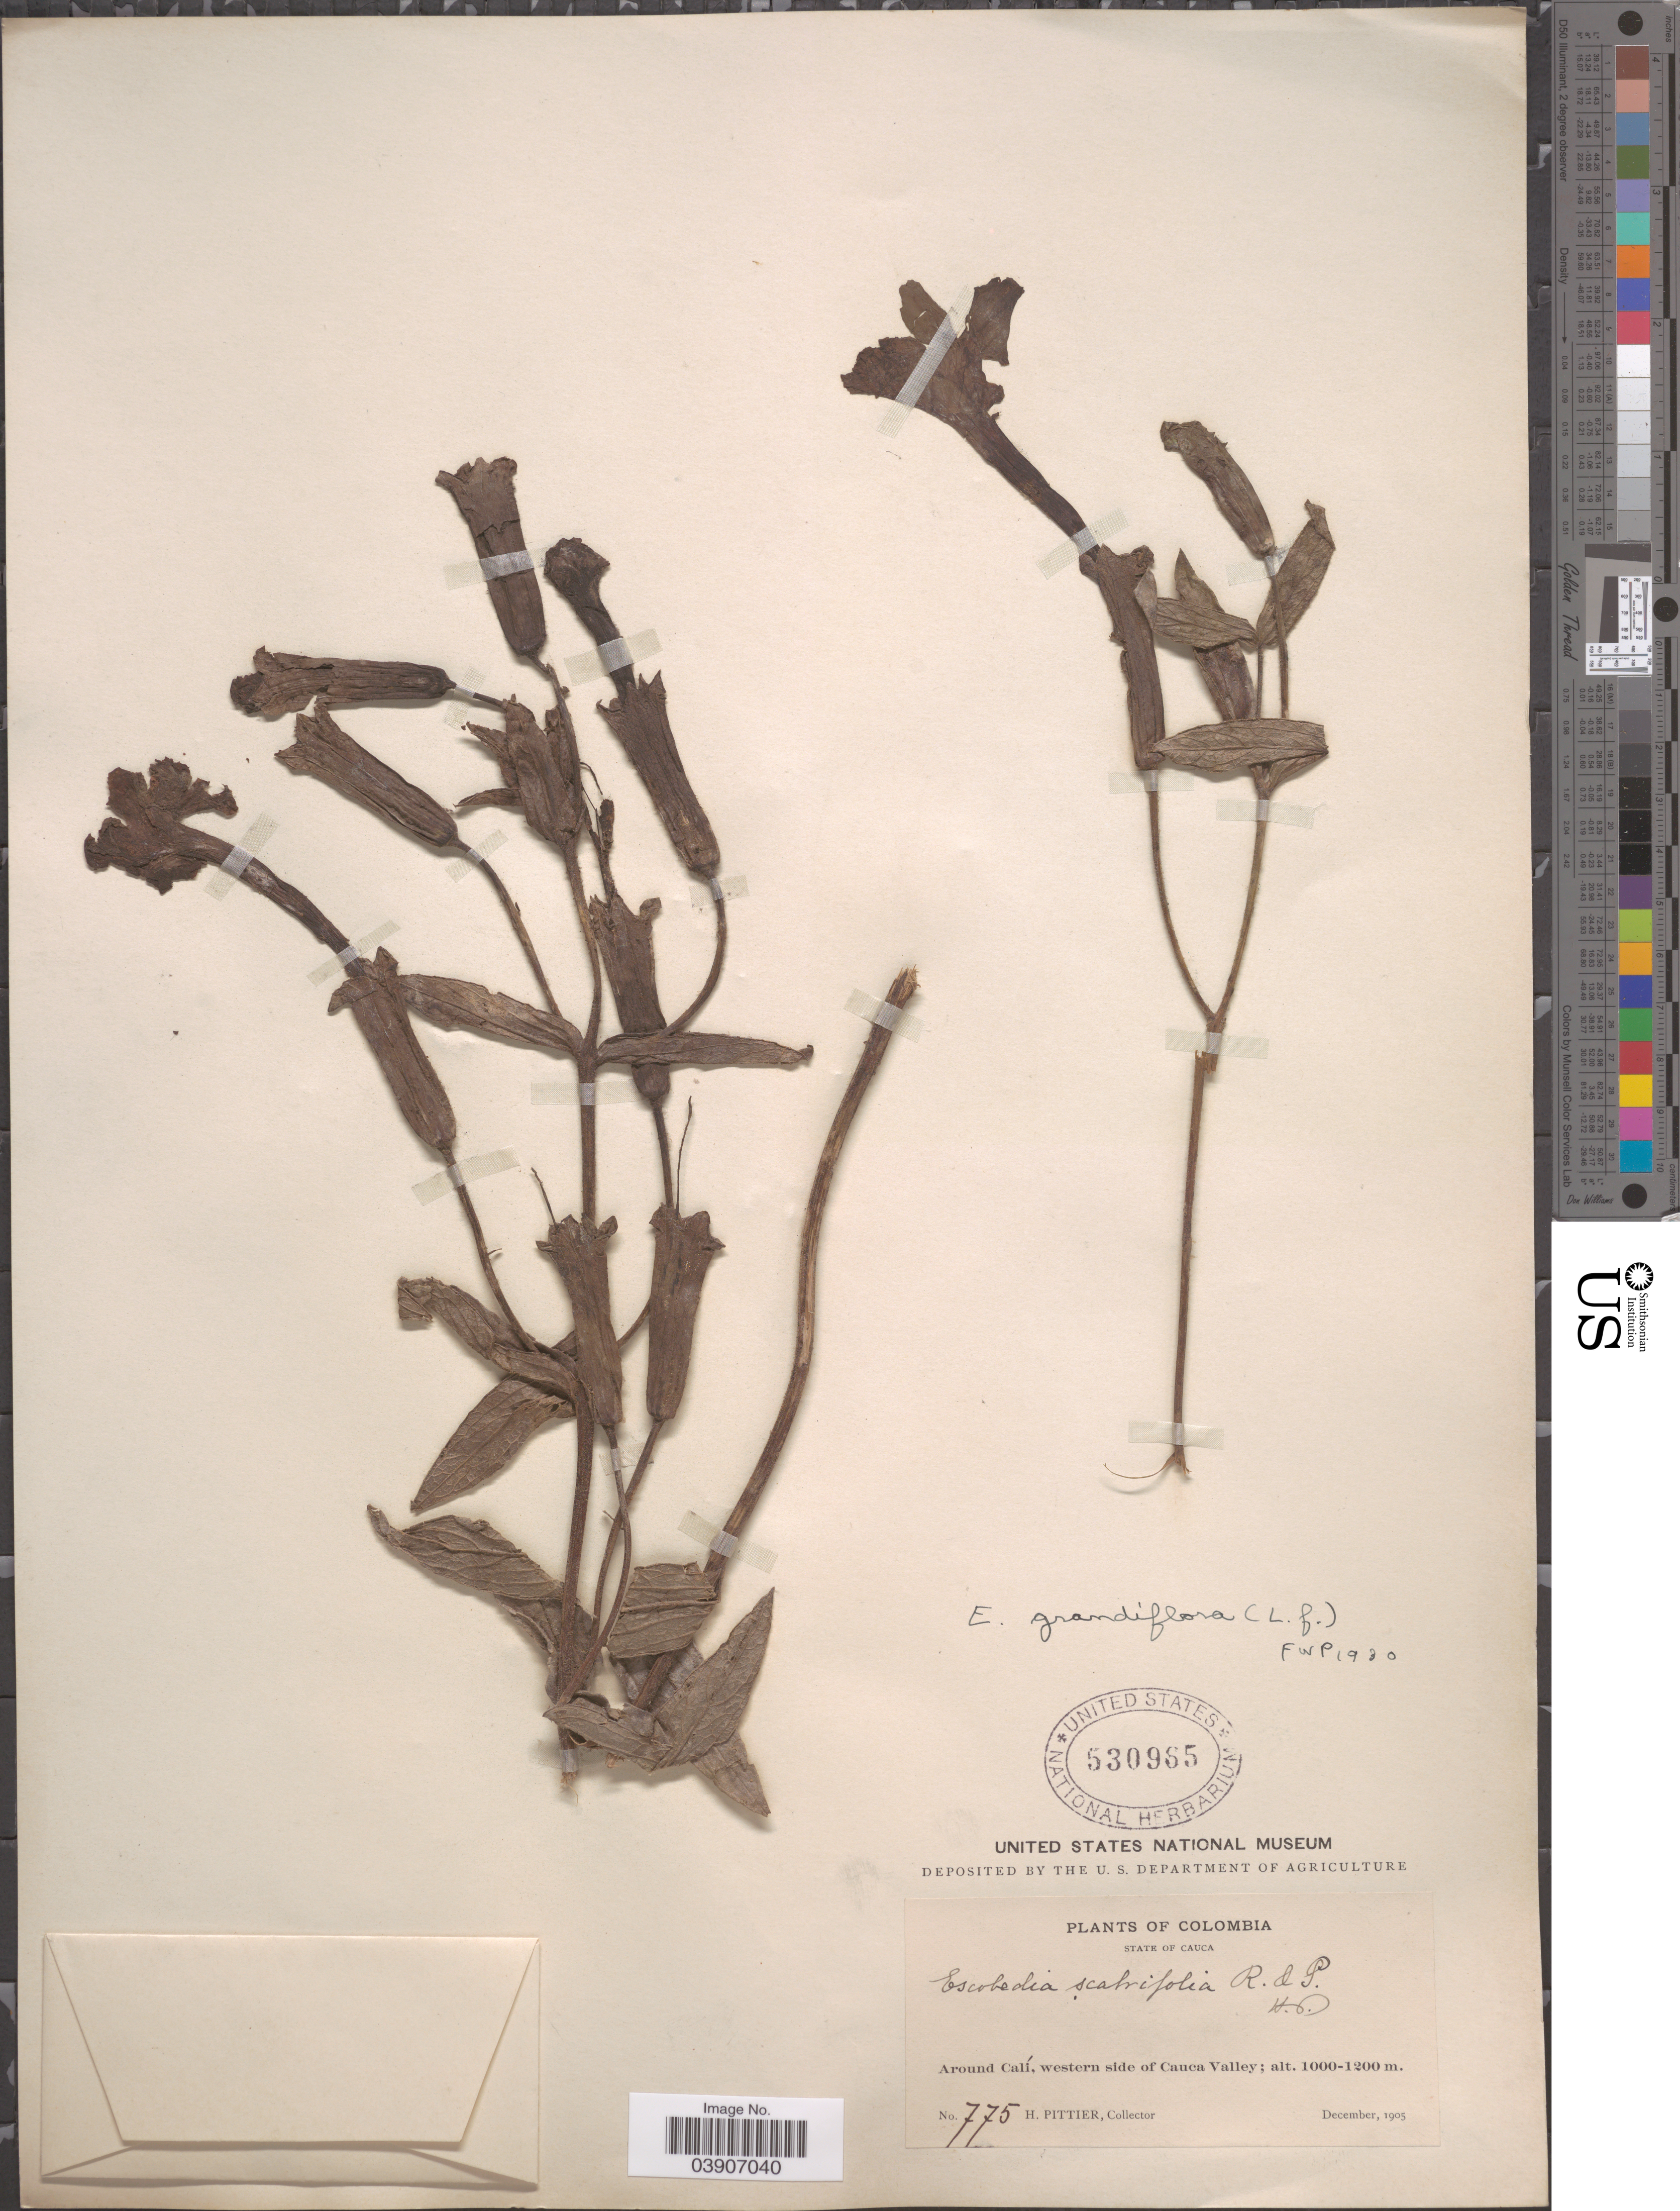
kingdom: Plantae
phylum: Tracheophyta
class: Magnoliopsida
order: Lamiales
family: Orobanchaceae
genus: Escobedia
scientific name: Escobedia grandiflora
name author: (L. f.) Kuntze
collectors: H. F. Pittier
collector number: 775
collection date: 1905-12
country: Colombia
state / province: Cauca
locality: Around Calí, western side of Cauca Valley.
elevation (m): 1000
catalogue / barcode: US 530965